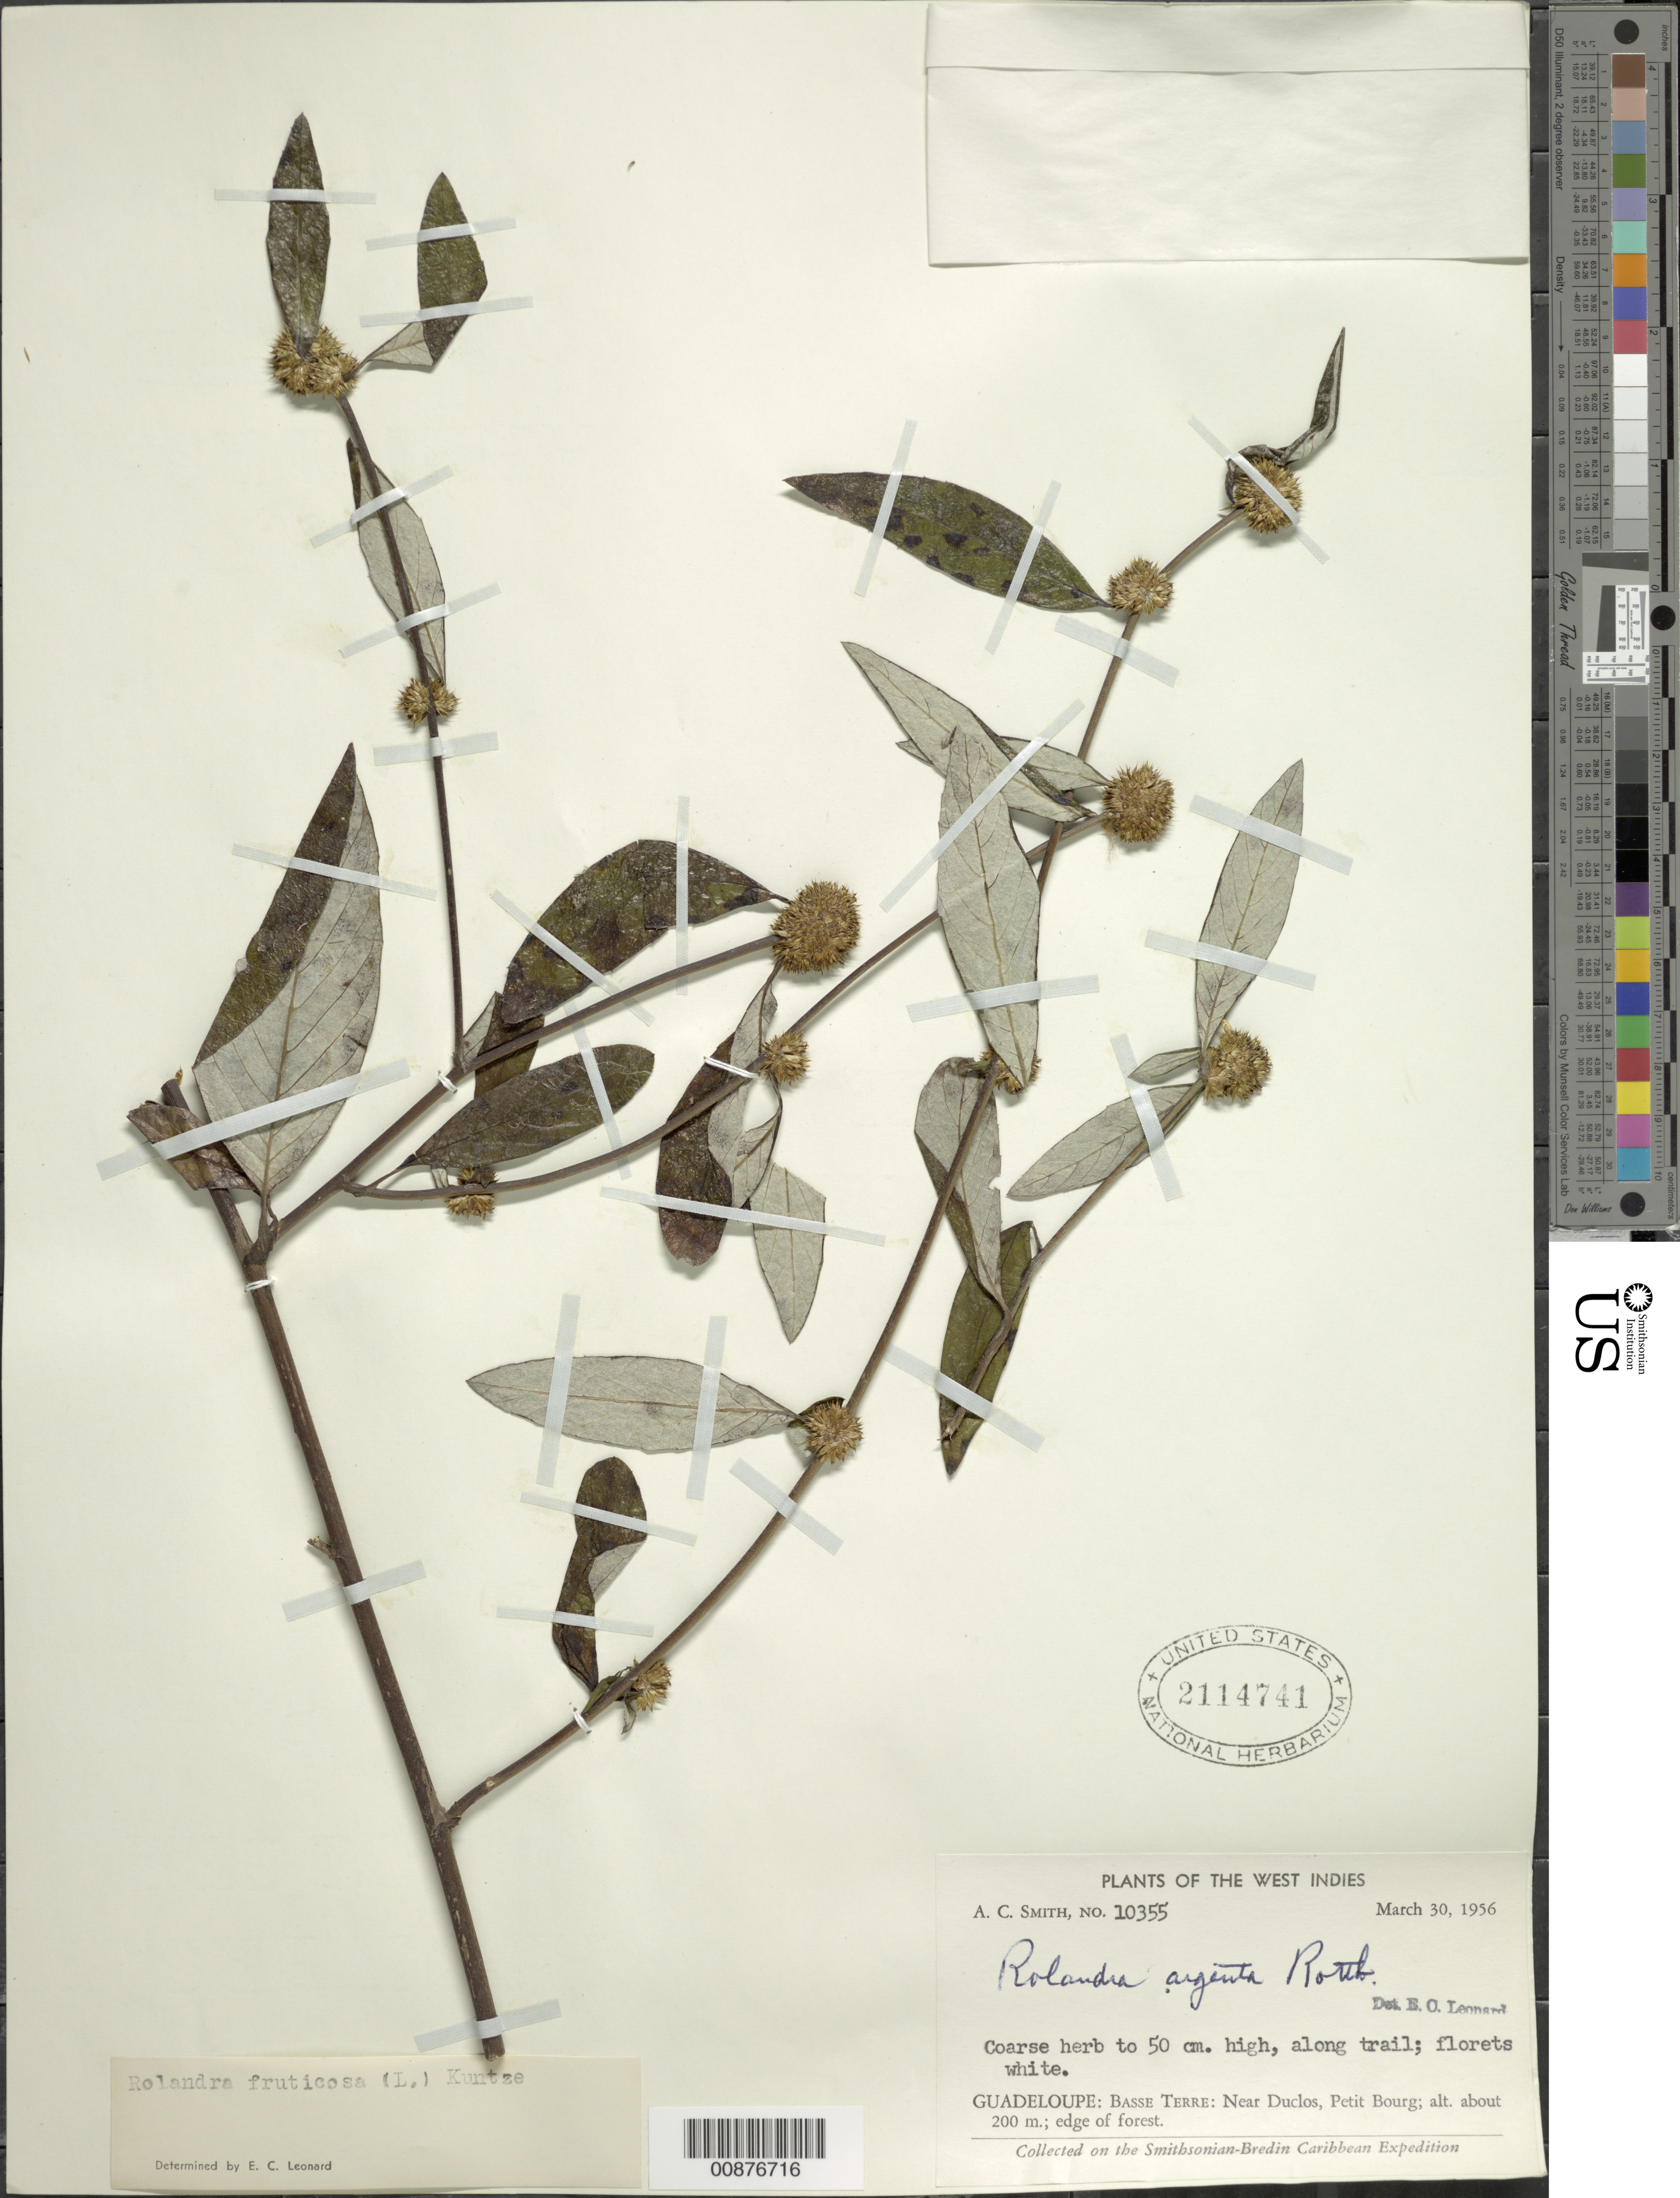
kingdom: Plantae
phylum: Tracheophyta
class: Magnoliopsida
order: Asterales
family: Asteraceae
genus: Rolandra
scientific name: Rolandra fruticosa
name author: (L.) Kuntze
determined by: Leonard, Emery C., (US)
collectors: A. C. Smith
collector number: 10355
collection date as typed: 30 Mar 1956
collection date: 1956-03-30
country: Guadeloupe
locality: Basse Terre: Near Duclos, Petit Bourg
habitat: Edge of forest, along trail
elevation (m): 200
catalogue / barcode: US 2114741